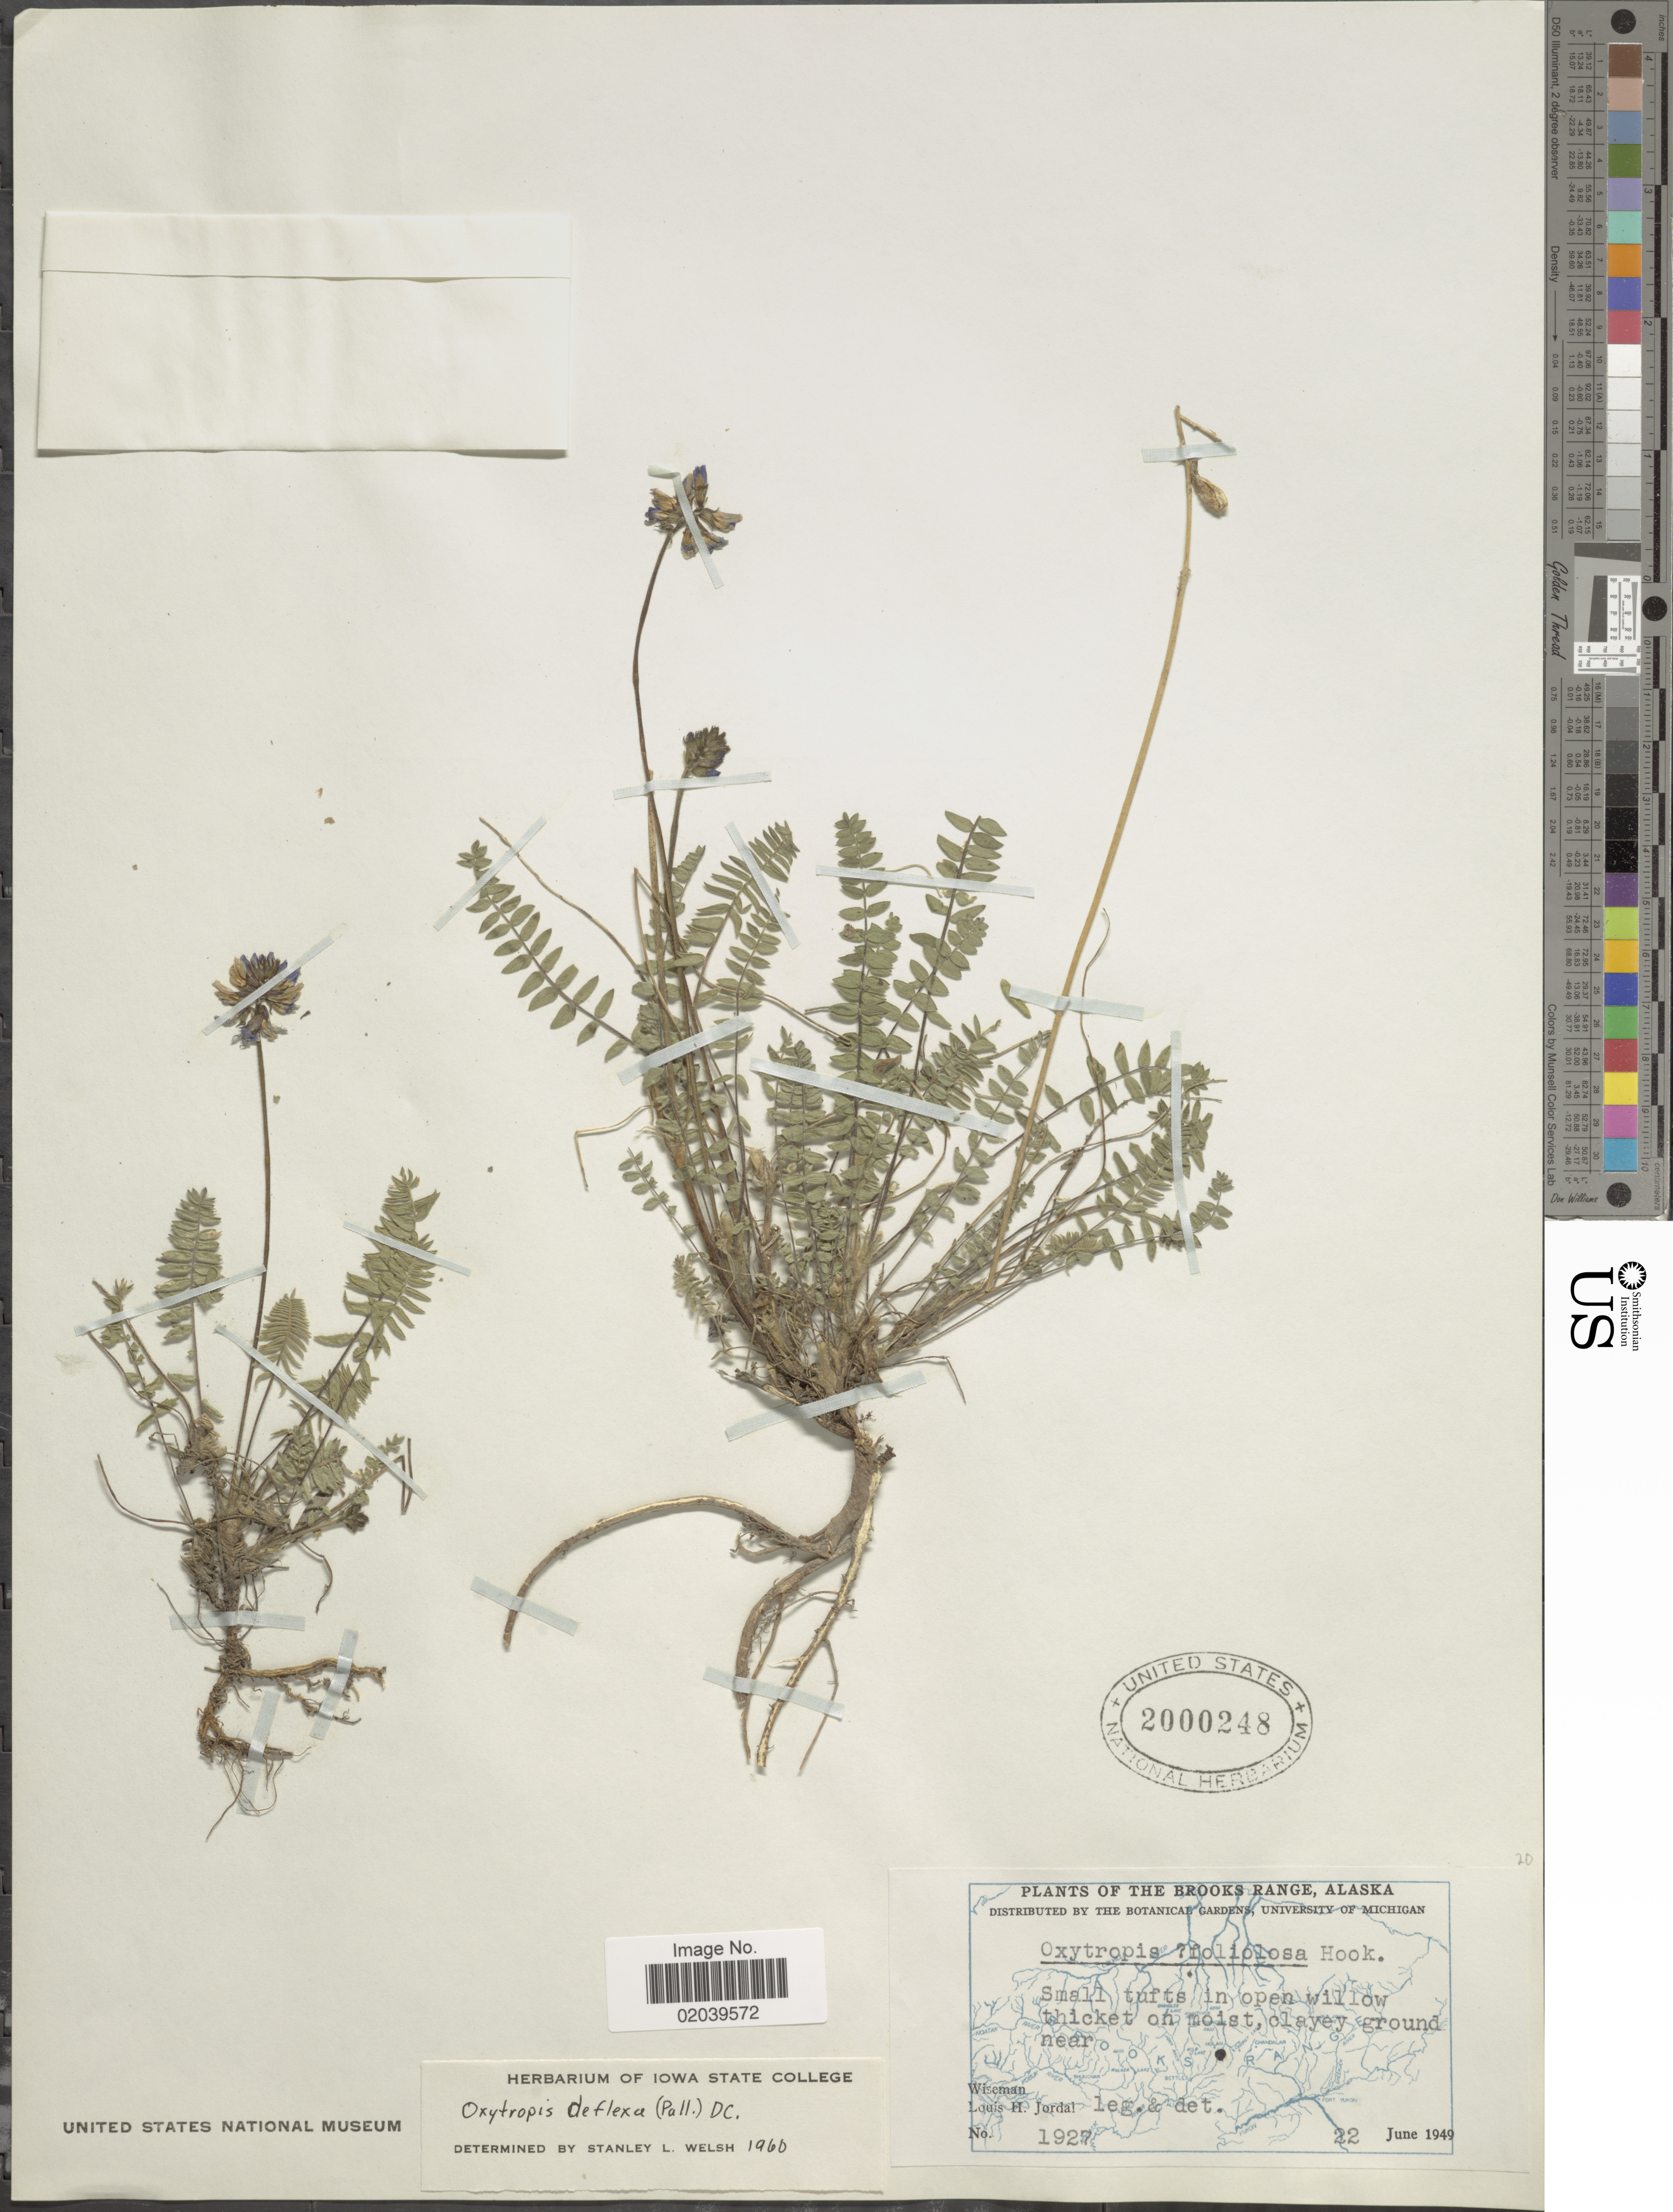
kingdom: Plantae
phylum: Tracheophyta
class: Magnoliopsida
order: Fabales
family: Fabaceae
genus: Oxytropis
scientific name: Oxytropis deflexa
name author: (Pall.) DC.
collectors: L. Jordal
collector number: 1927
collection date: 1949-06-22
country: United States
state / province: Alaska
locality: The Brooks Range, Alaska, Wiseman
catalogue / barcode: US 2000248